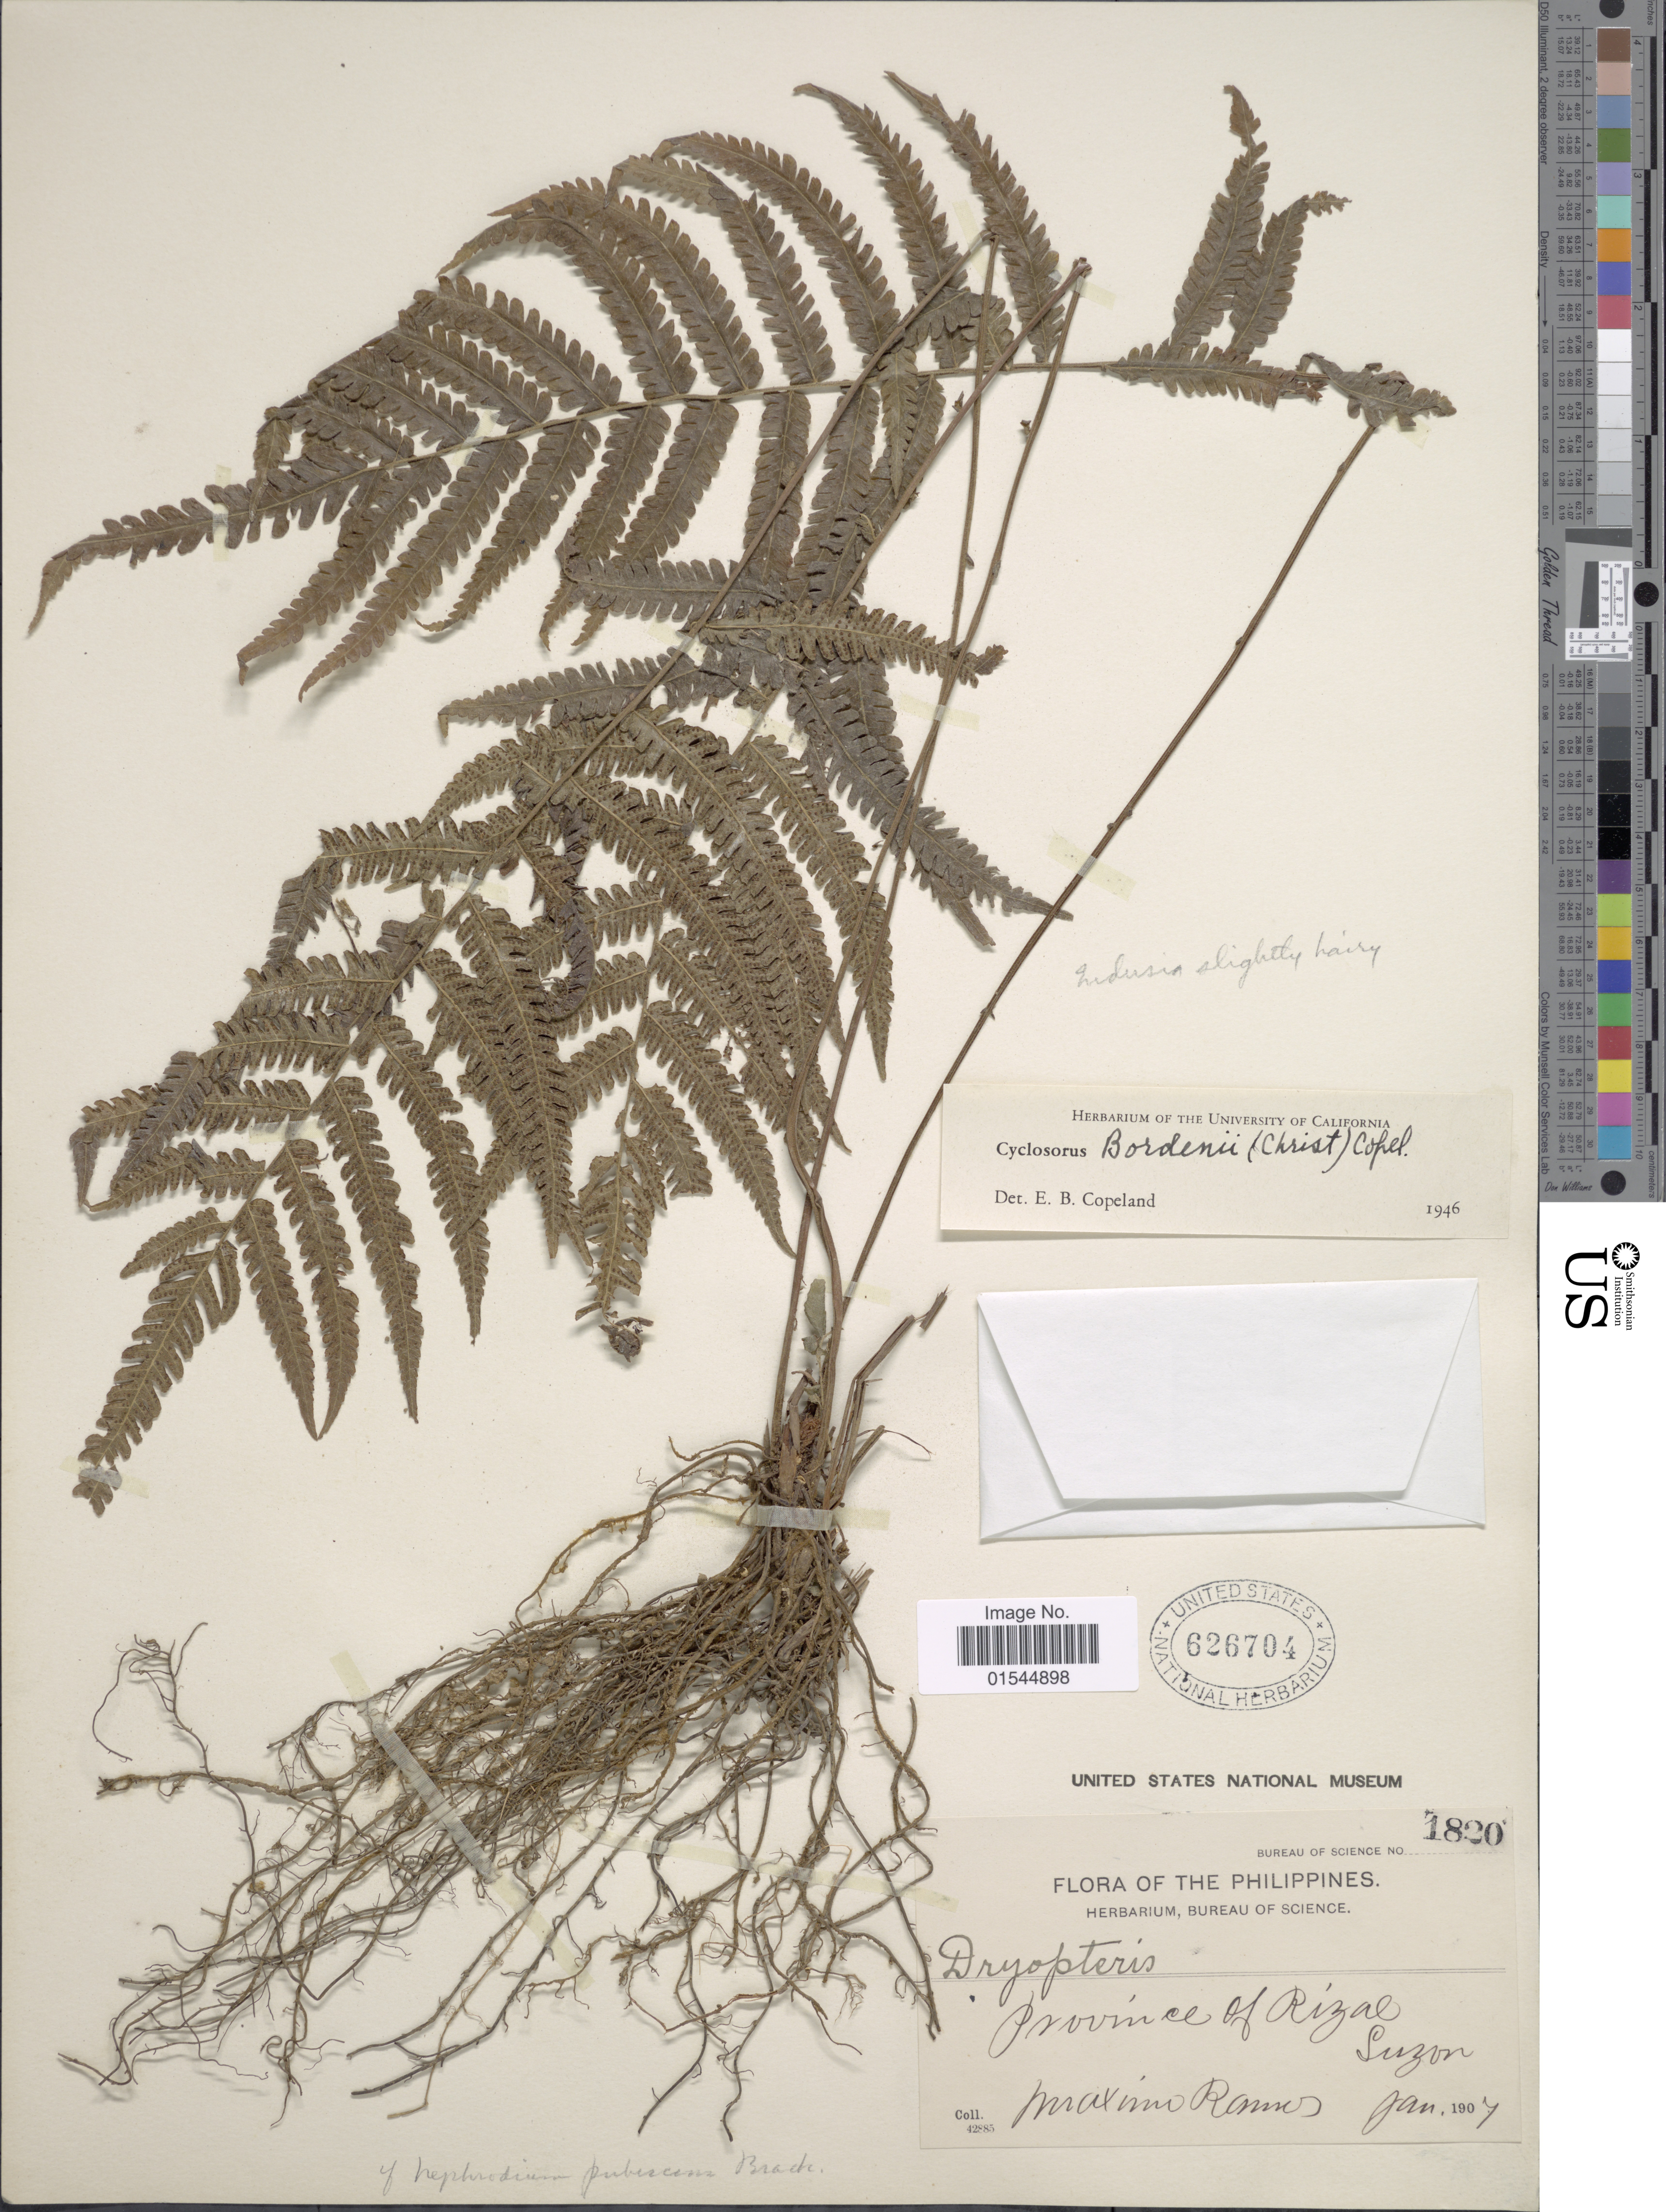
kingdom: Plantae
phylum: Tracheophyta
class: Polypodiopsida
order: Polypodiales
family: Thelypteridaceae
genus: Sphaerostephanos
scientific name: Sphaerostephanos heterocarpus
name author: (Blume) Holttum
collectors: M. Ramos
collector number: Bureau of Science 1820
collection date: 1907-01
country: Philippines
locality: Province of Rizal, Luzon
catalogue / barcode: US 626704